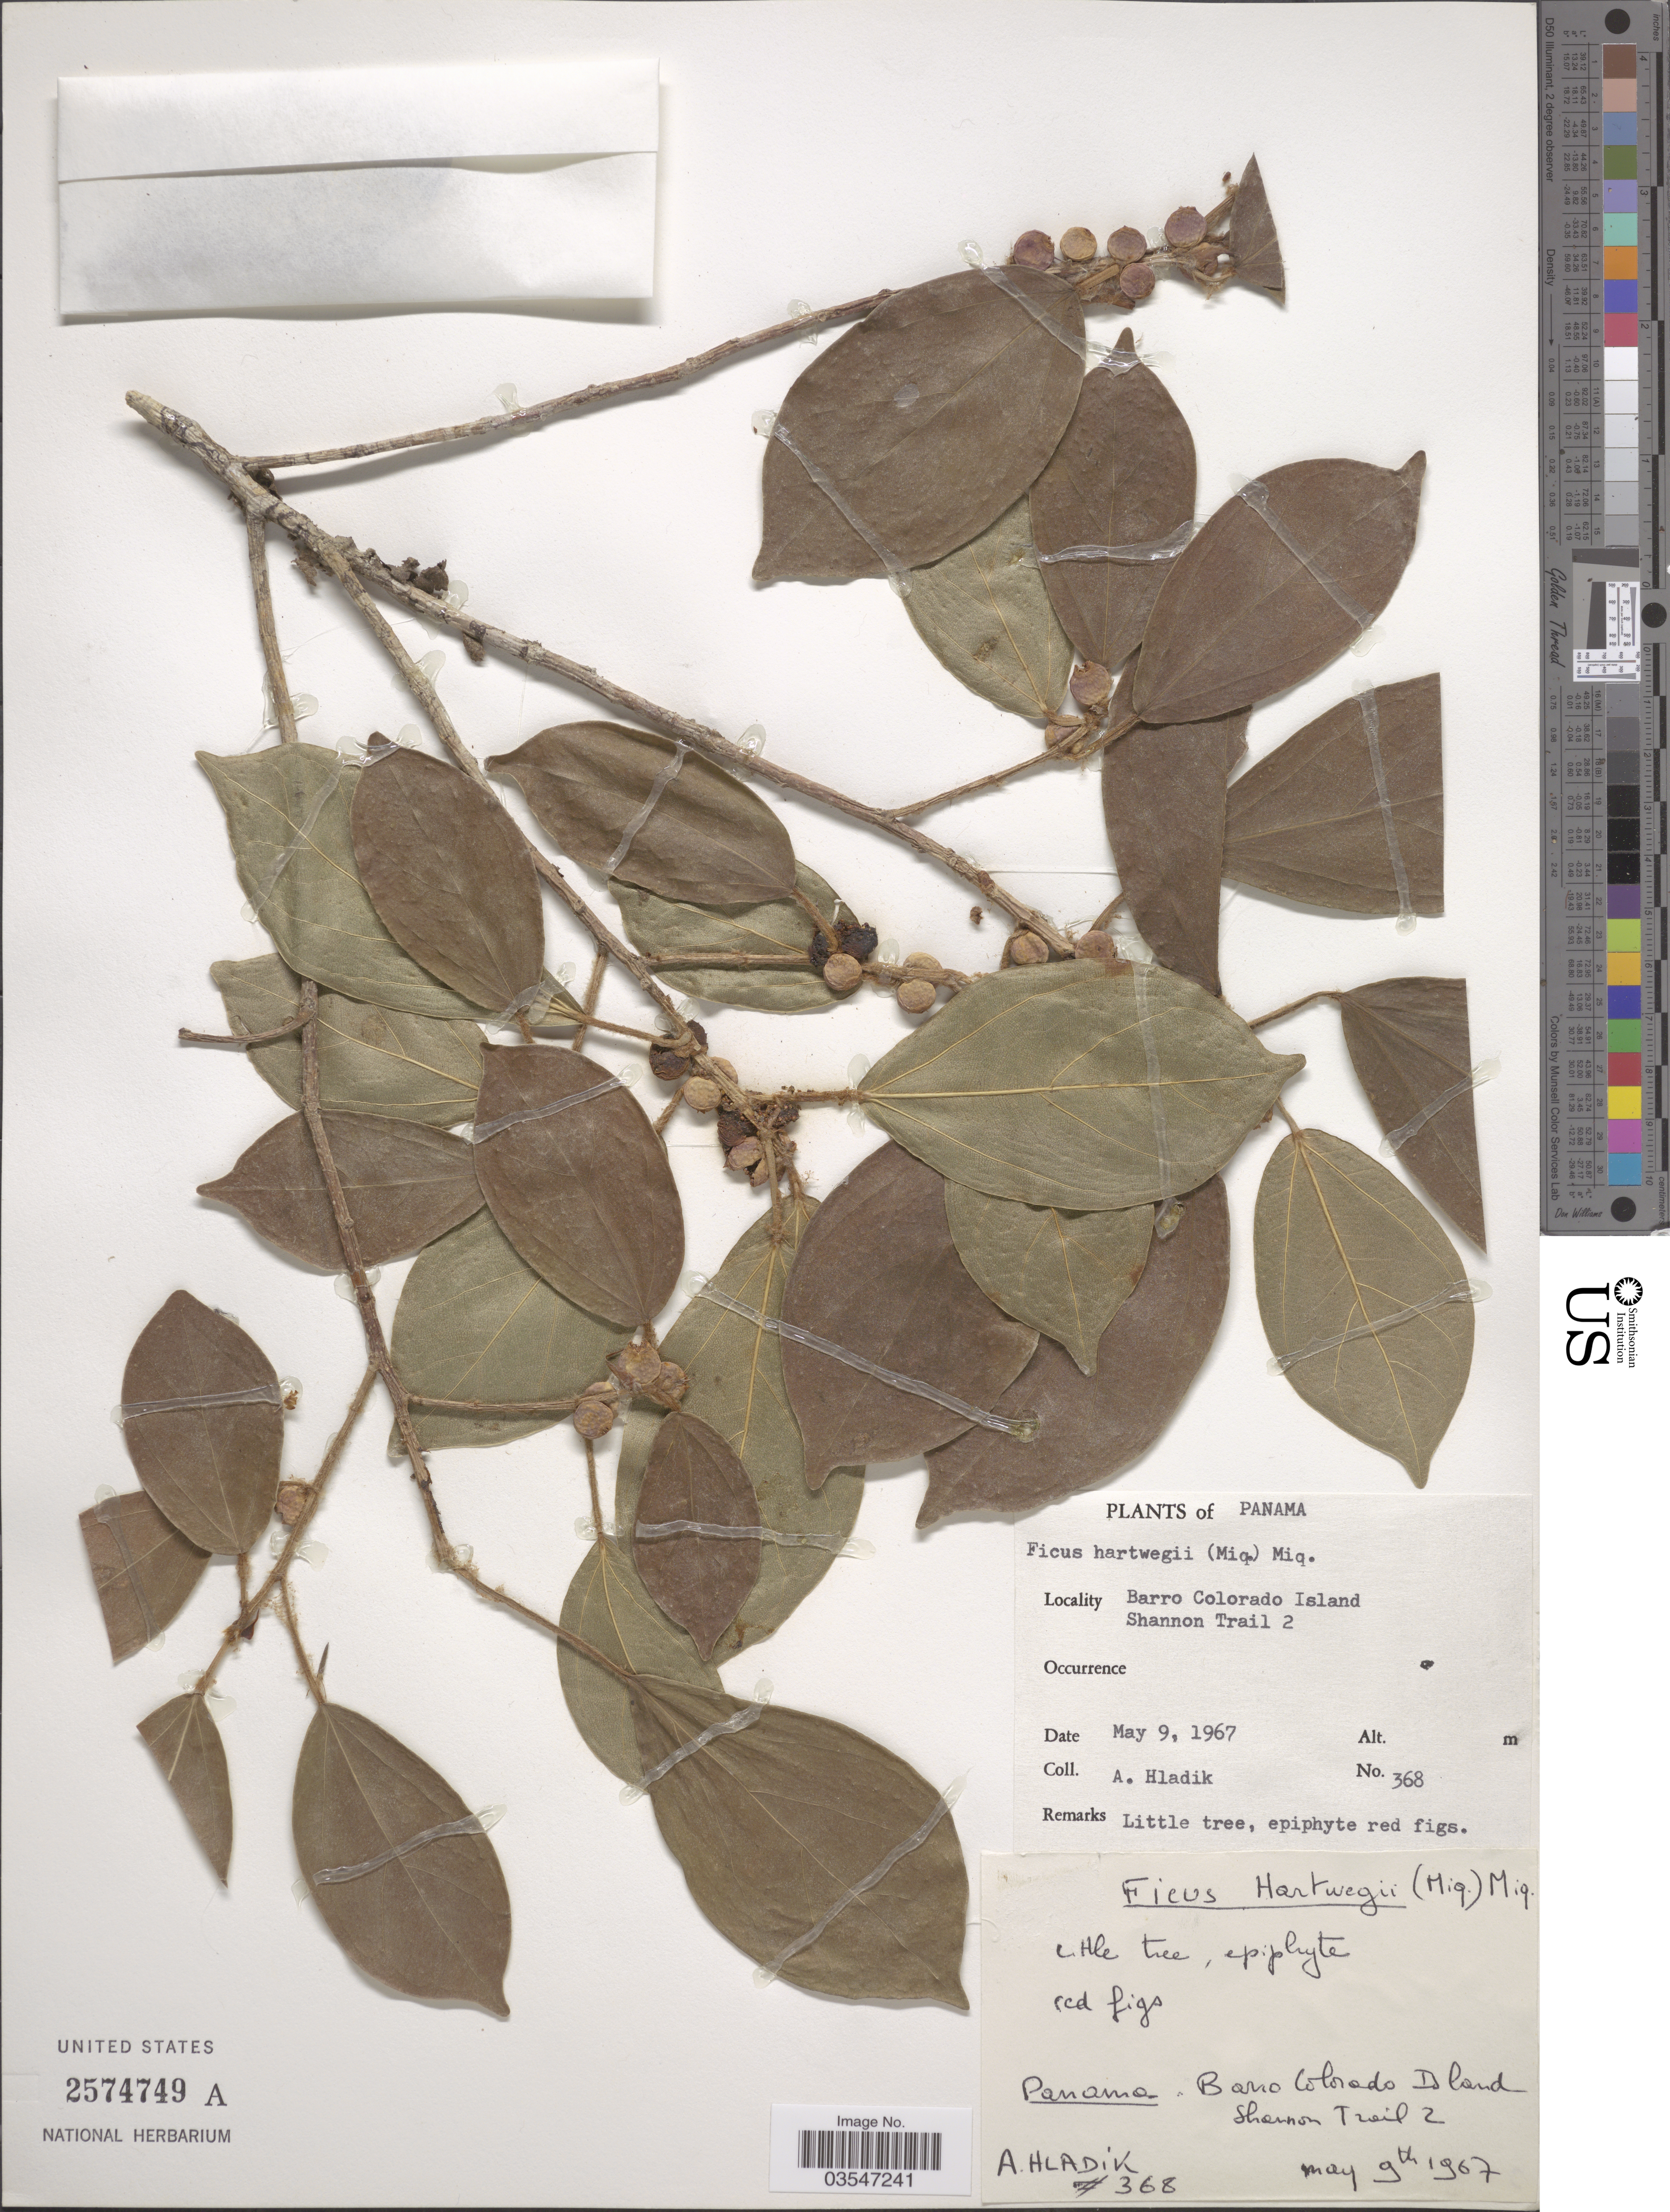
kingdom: Plantae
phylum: Tracheophyta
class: Magnoliopsida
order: Rosales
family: Moraceae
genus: Ficus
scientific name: Ficus hartwegii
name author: (Miq.) Miq.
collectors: A. Hladik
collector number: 368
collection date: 1967-05-09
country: Panama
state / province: Panamá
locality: Barro Colorado Island Shannon Trail 2.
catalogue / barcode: US 2574749A